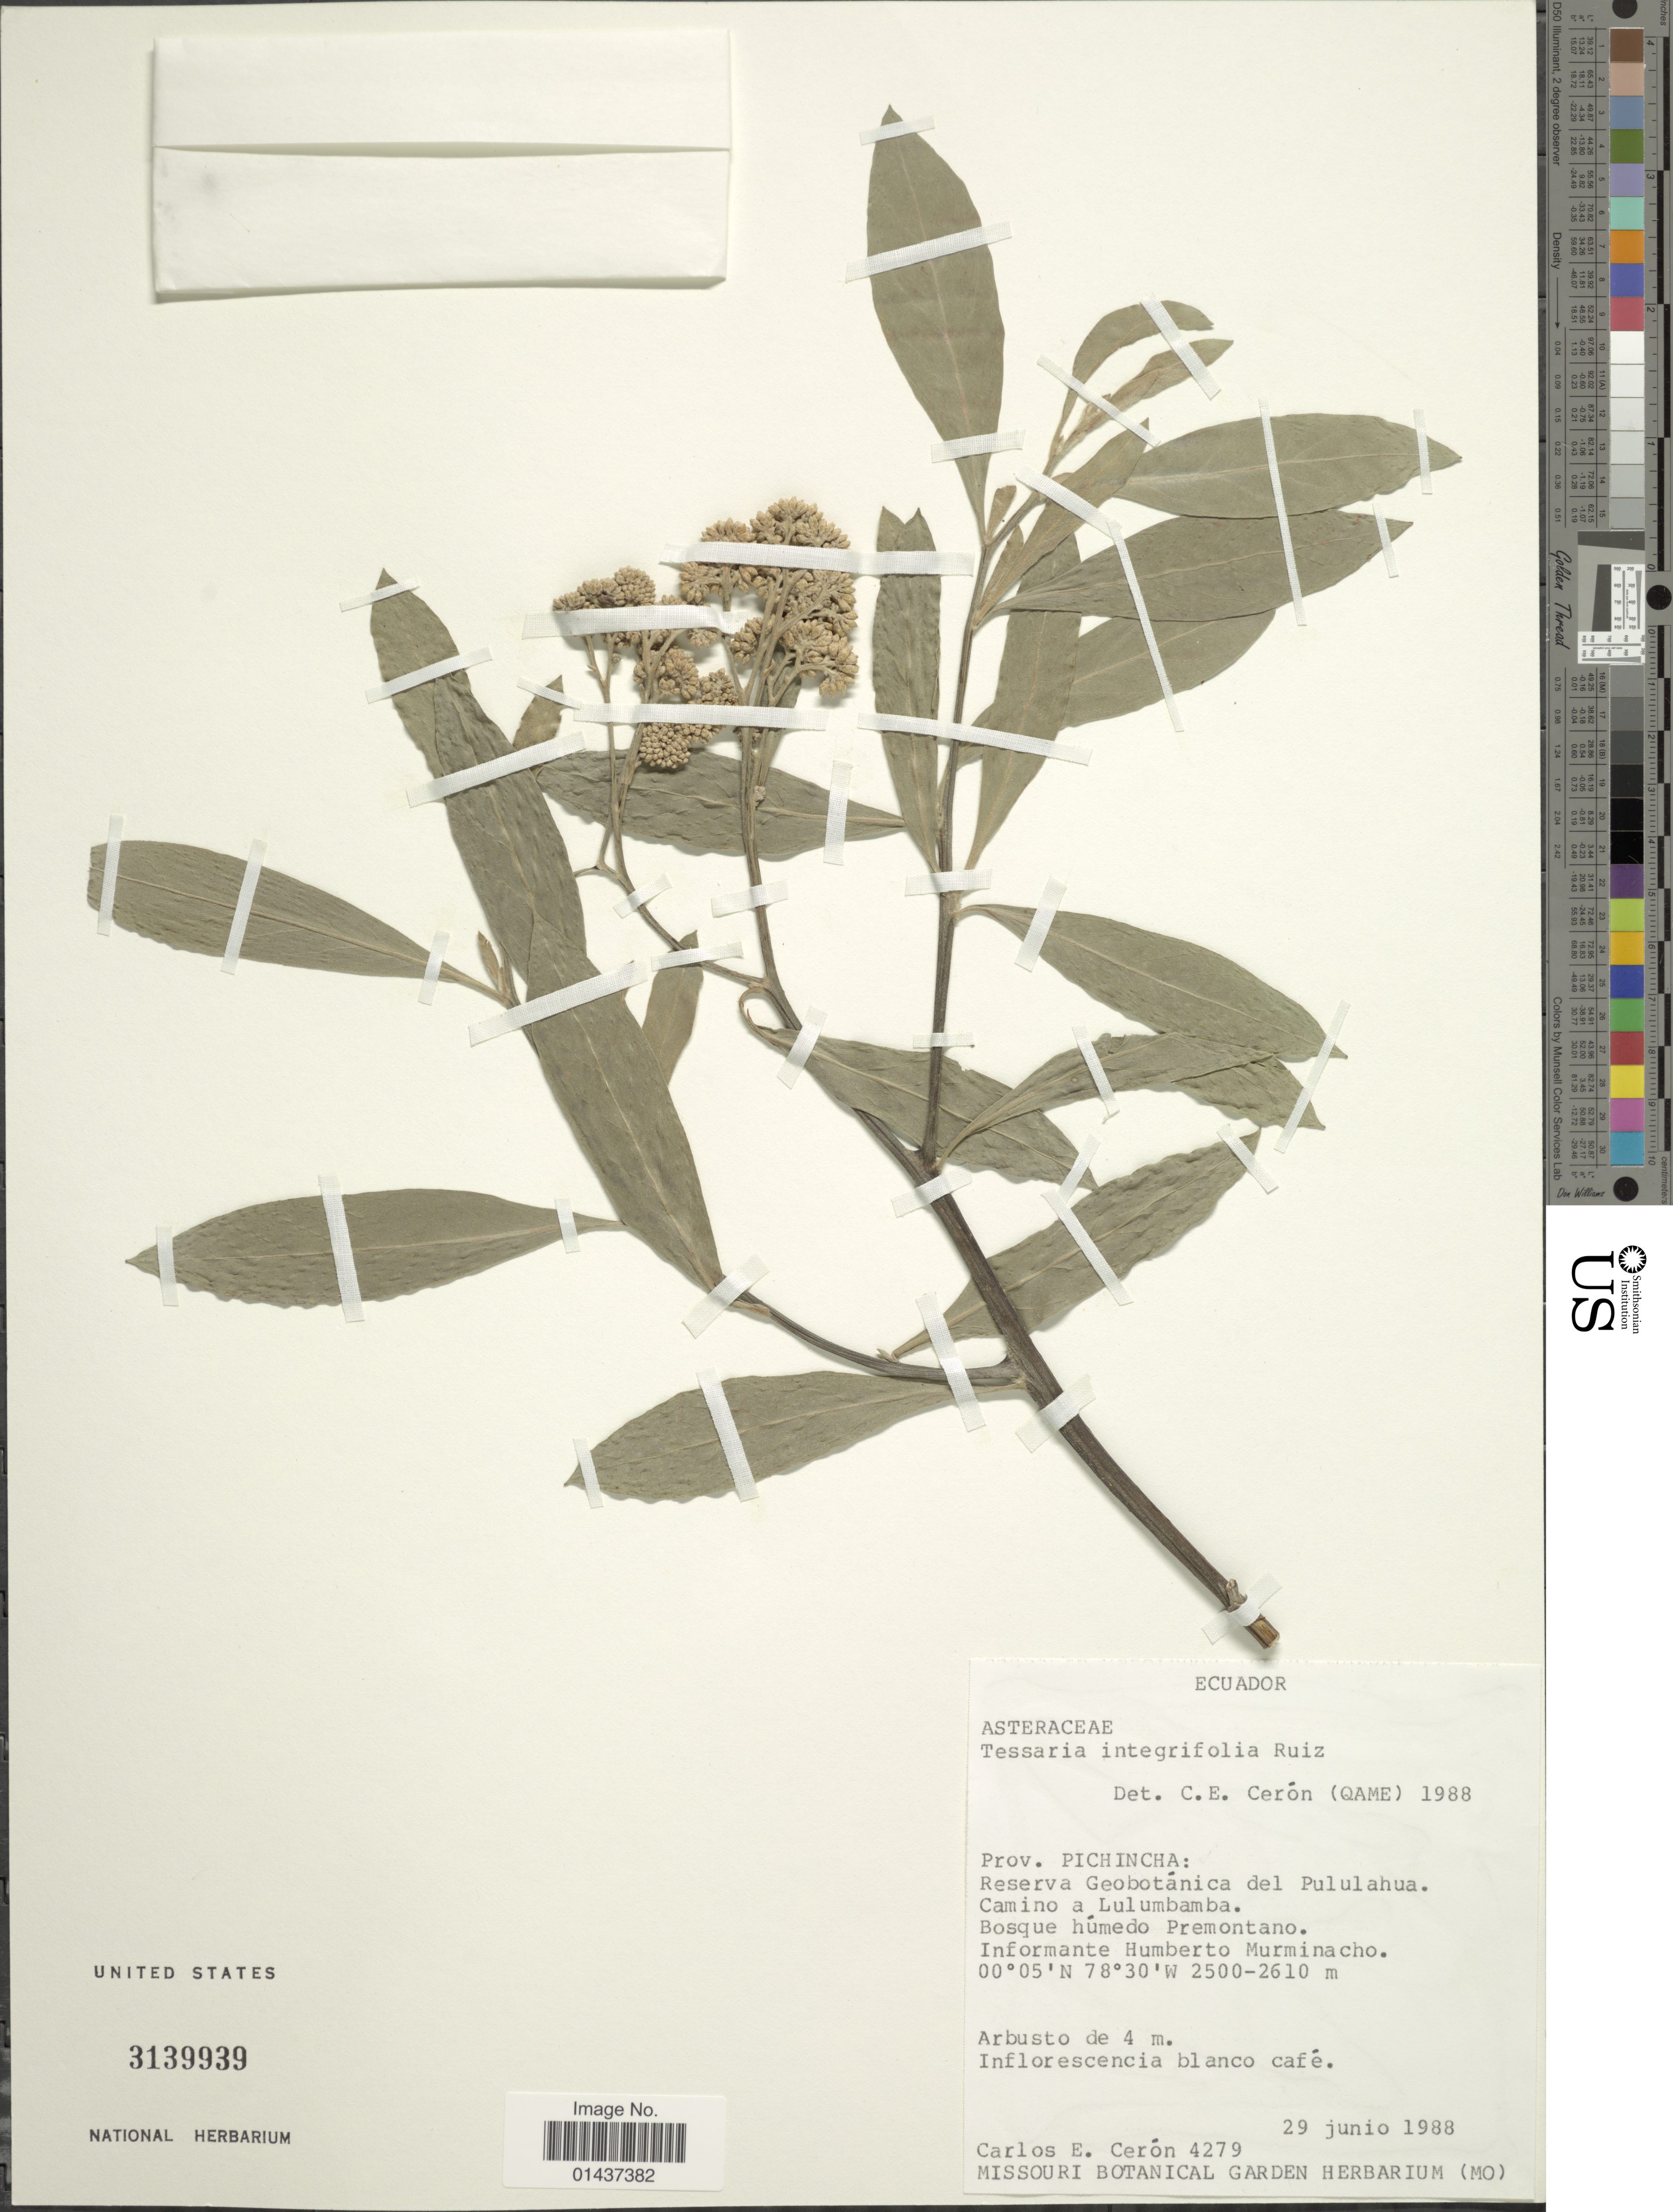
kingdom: Plantae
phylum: Tracheophyta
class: Magnoliopsida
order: Asterales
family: Asteraceae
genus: Tessaria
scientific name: Tessaria integrifolia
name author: Ruiz & Pav.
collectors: C. E. Cerón M.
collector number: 4279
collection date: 1988-06-29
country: Ecuador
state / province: Pichincha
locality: Reserva Geobotánico del Pululahua. Camino a Lulumbamba. Bosque húmedo Premontano. Informante Humberto Murminacho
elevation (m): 2500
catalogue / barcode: US 3139939